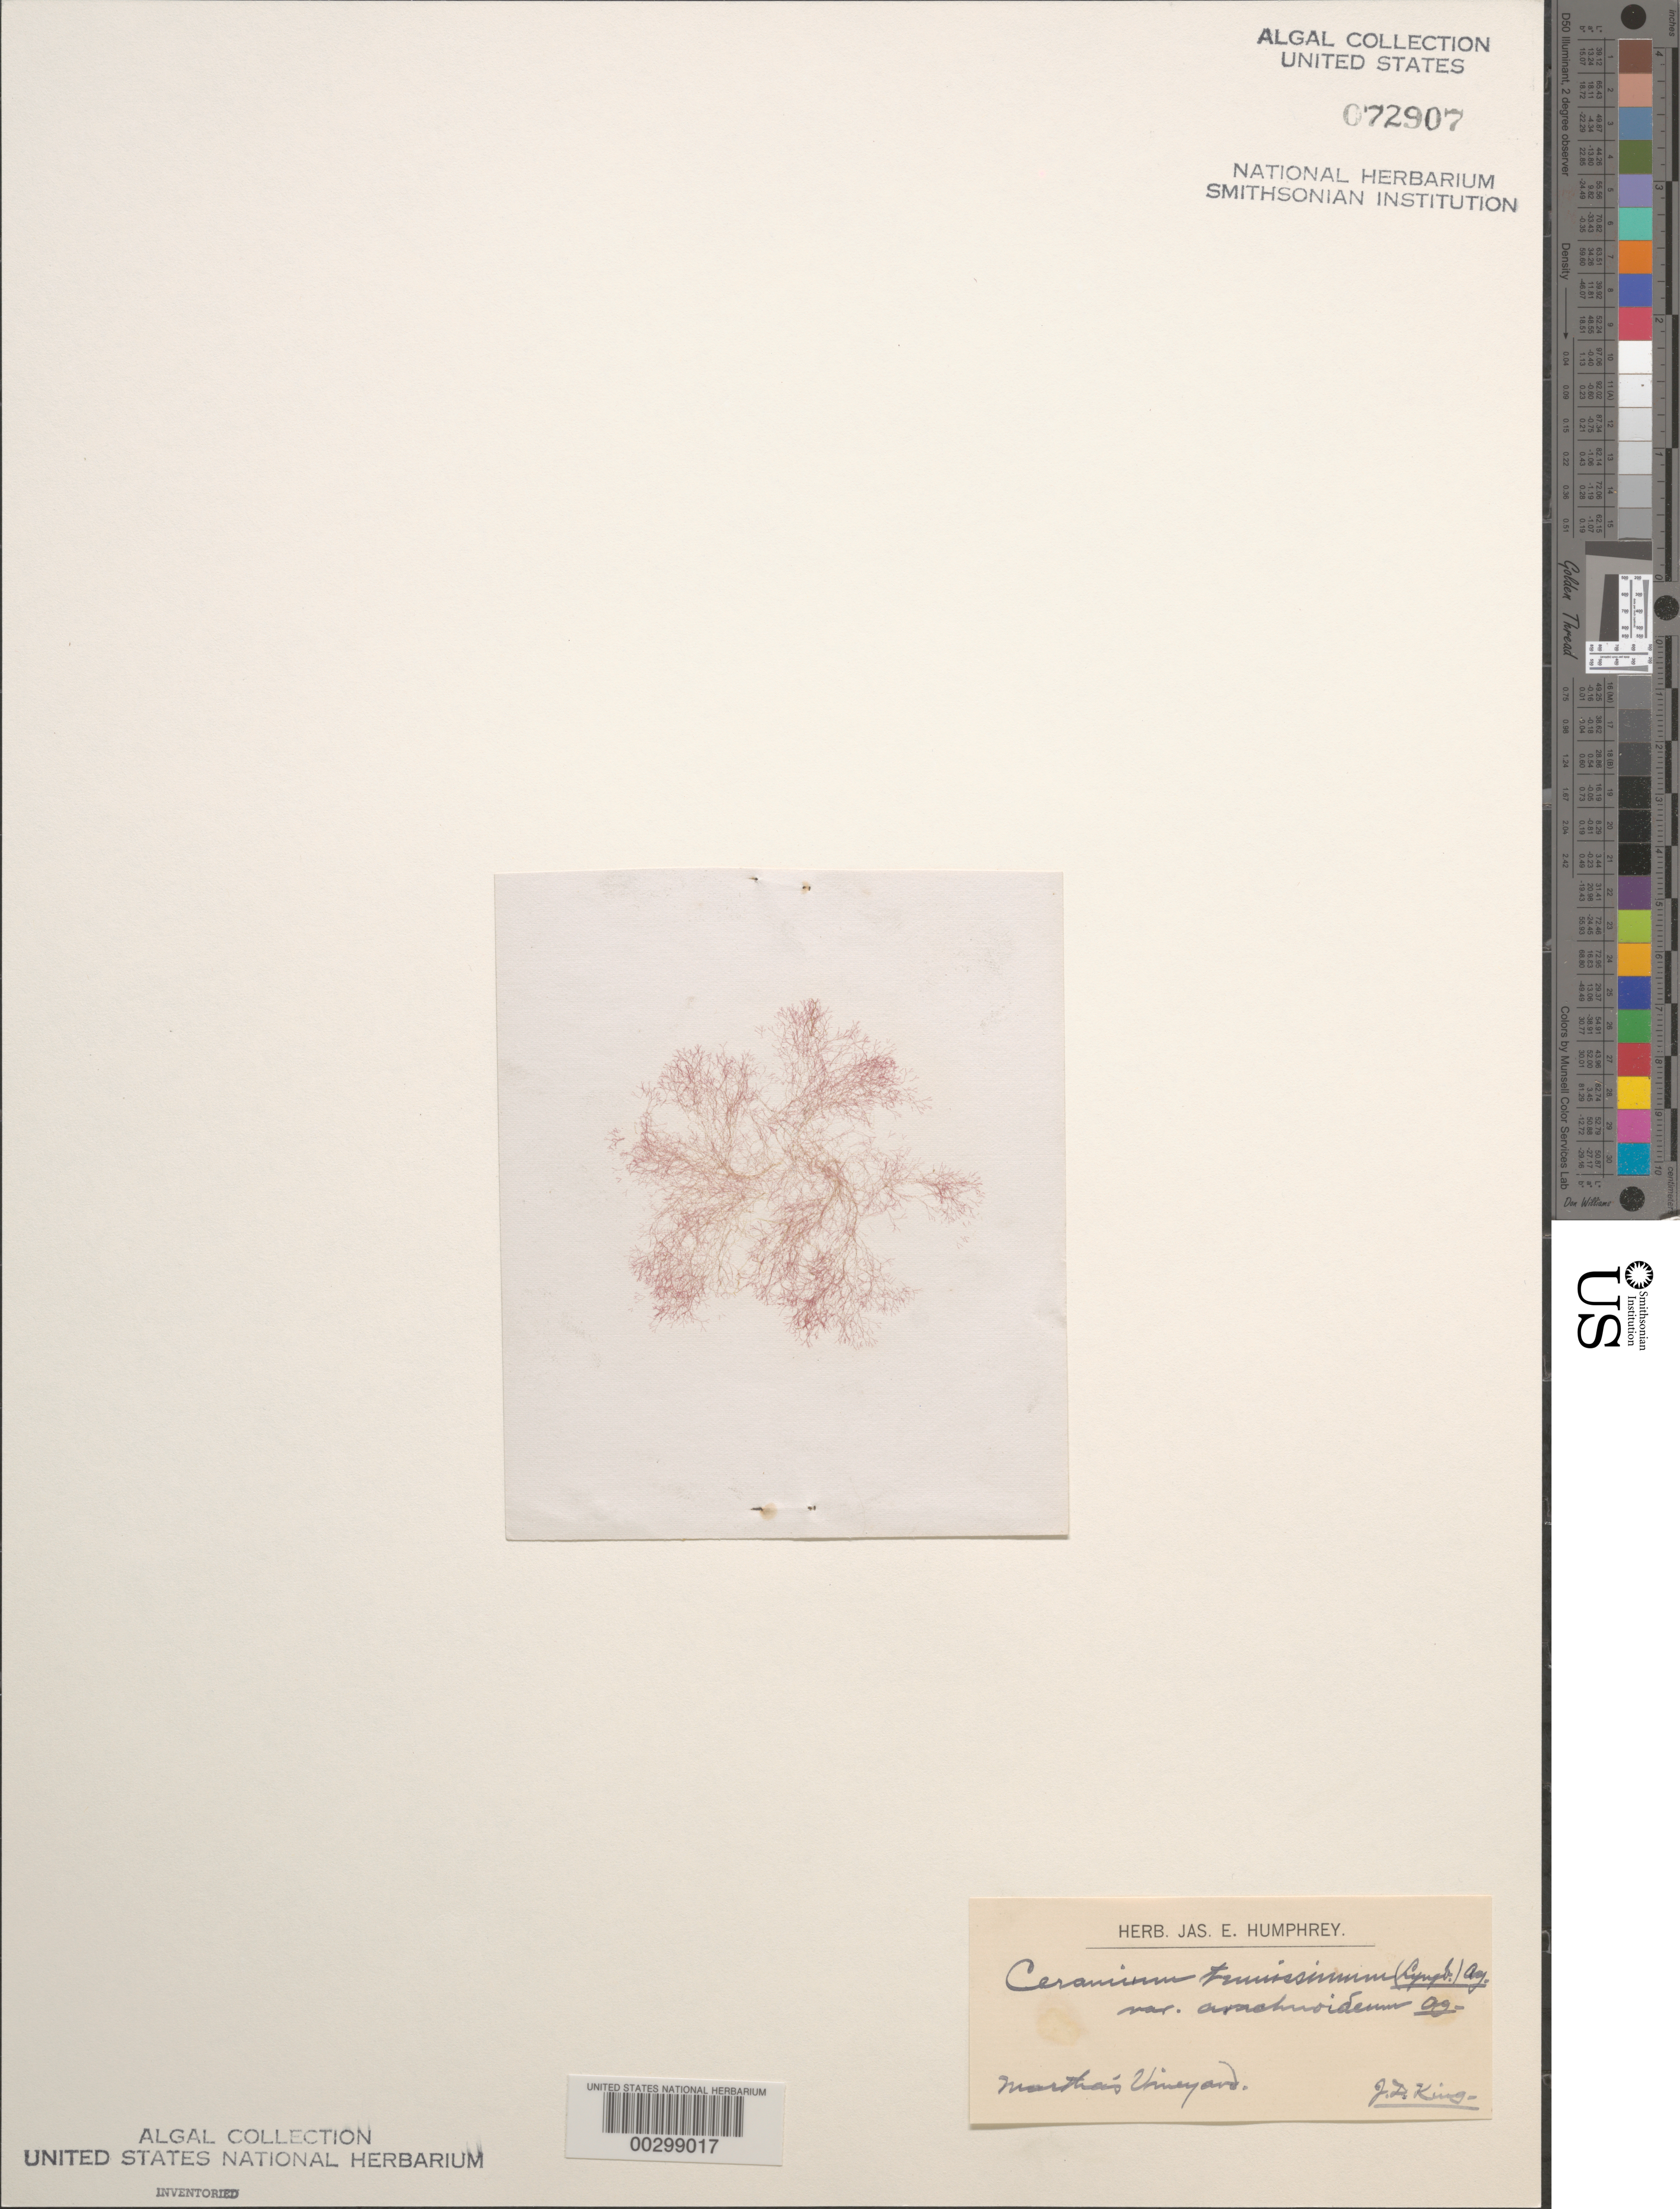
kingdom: Plantae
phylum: Rhodophyta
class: Florideophyceae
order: Ceramiales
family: Ceramiaceae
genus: Ceramium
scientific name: Ceramium diaphanum var. obscura, ined., 7/2023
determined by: Algae name updating Project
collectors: J. D. King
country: United States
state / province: Massachusetts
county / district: Dukes County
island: Martha's Vineyard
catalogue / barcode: US 72907